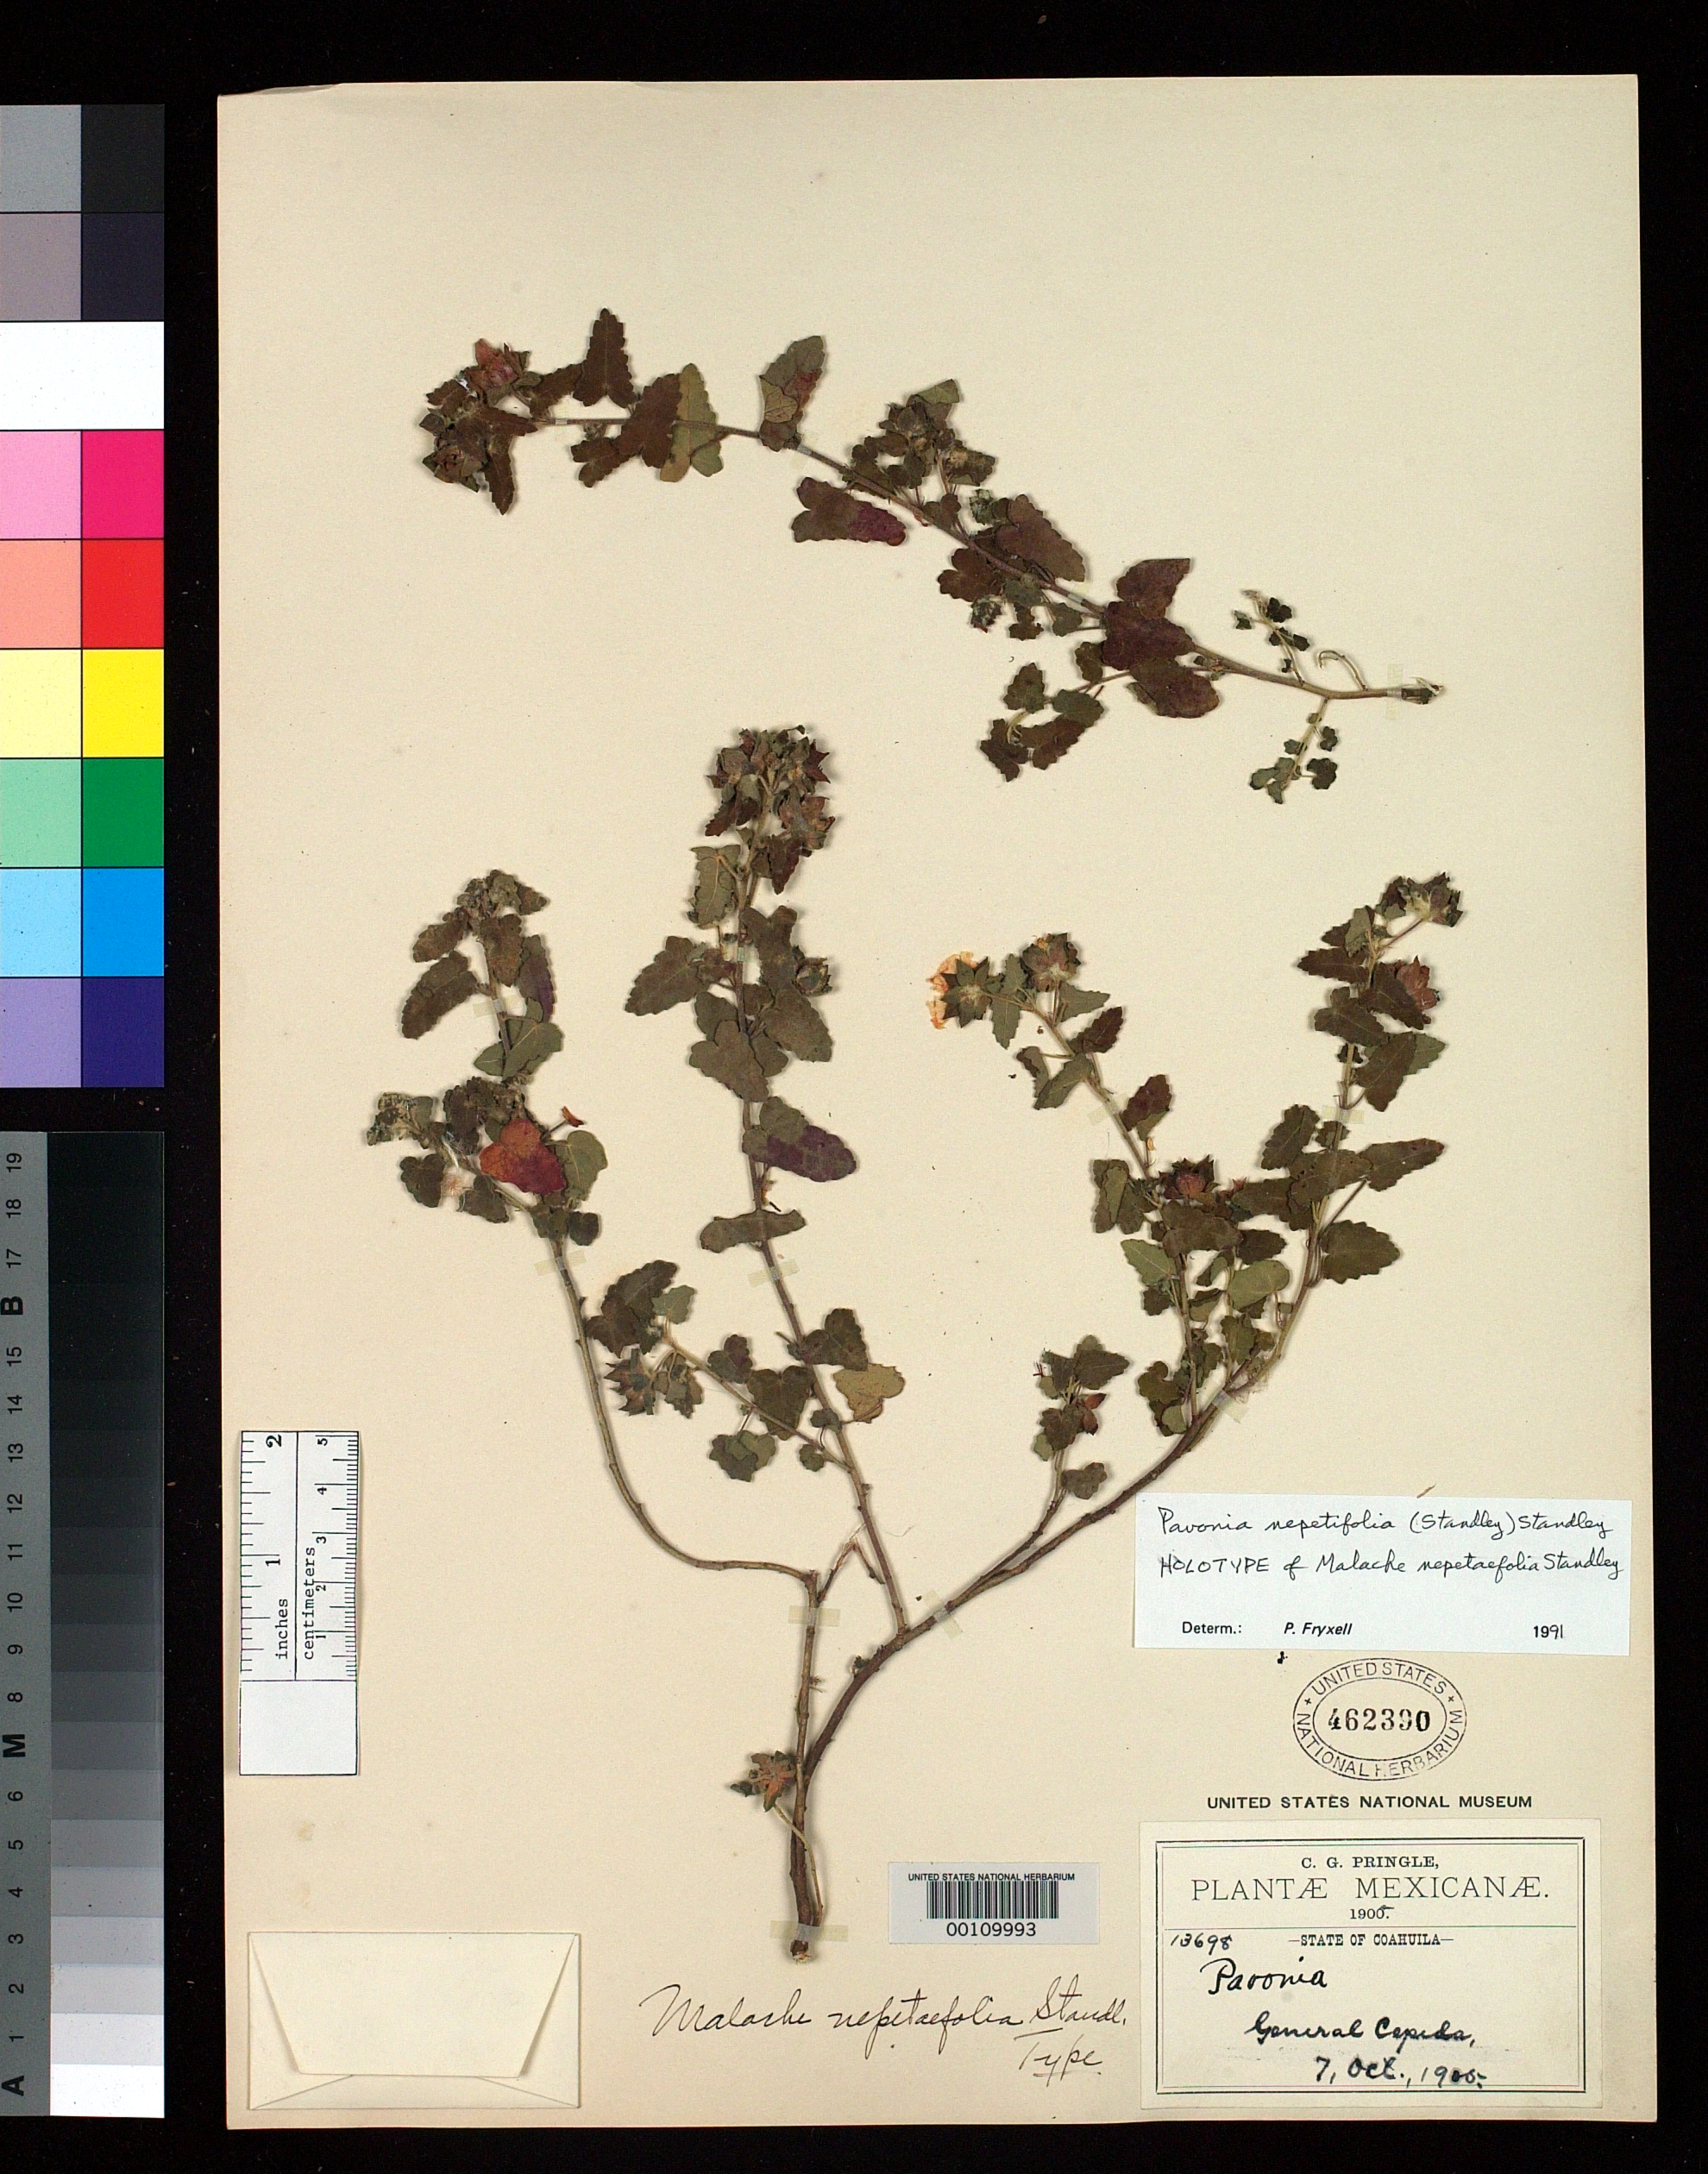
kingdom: Plantae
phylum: Tracheophyta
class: Magnoliopsida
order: Malvales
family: Malvaceae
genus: Malache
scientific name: Malache nepetaefolia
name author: Standl.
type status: Holotype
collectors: C. G. Pringle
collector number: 13698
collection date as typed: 07 Oct 1905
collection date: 1905-10-07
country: Mexico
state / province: Coahuila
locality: General Cepeda.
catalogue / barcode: US 462390